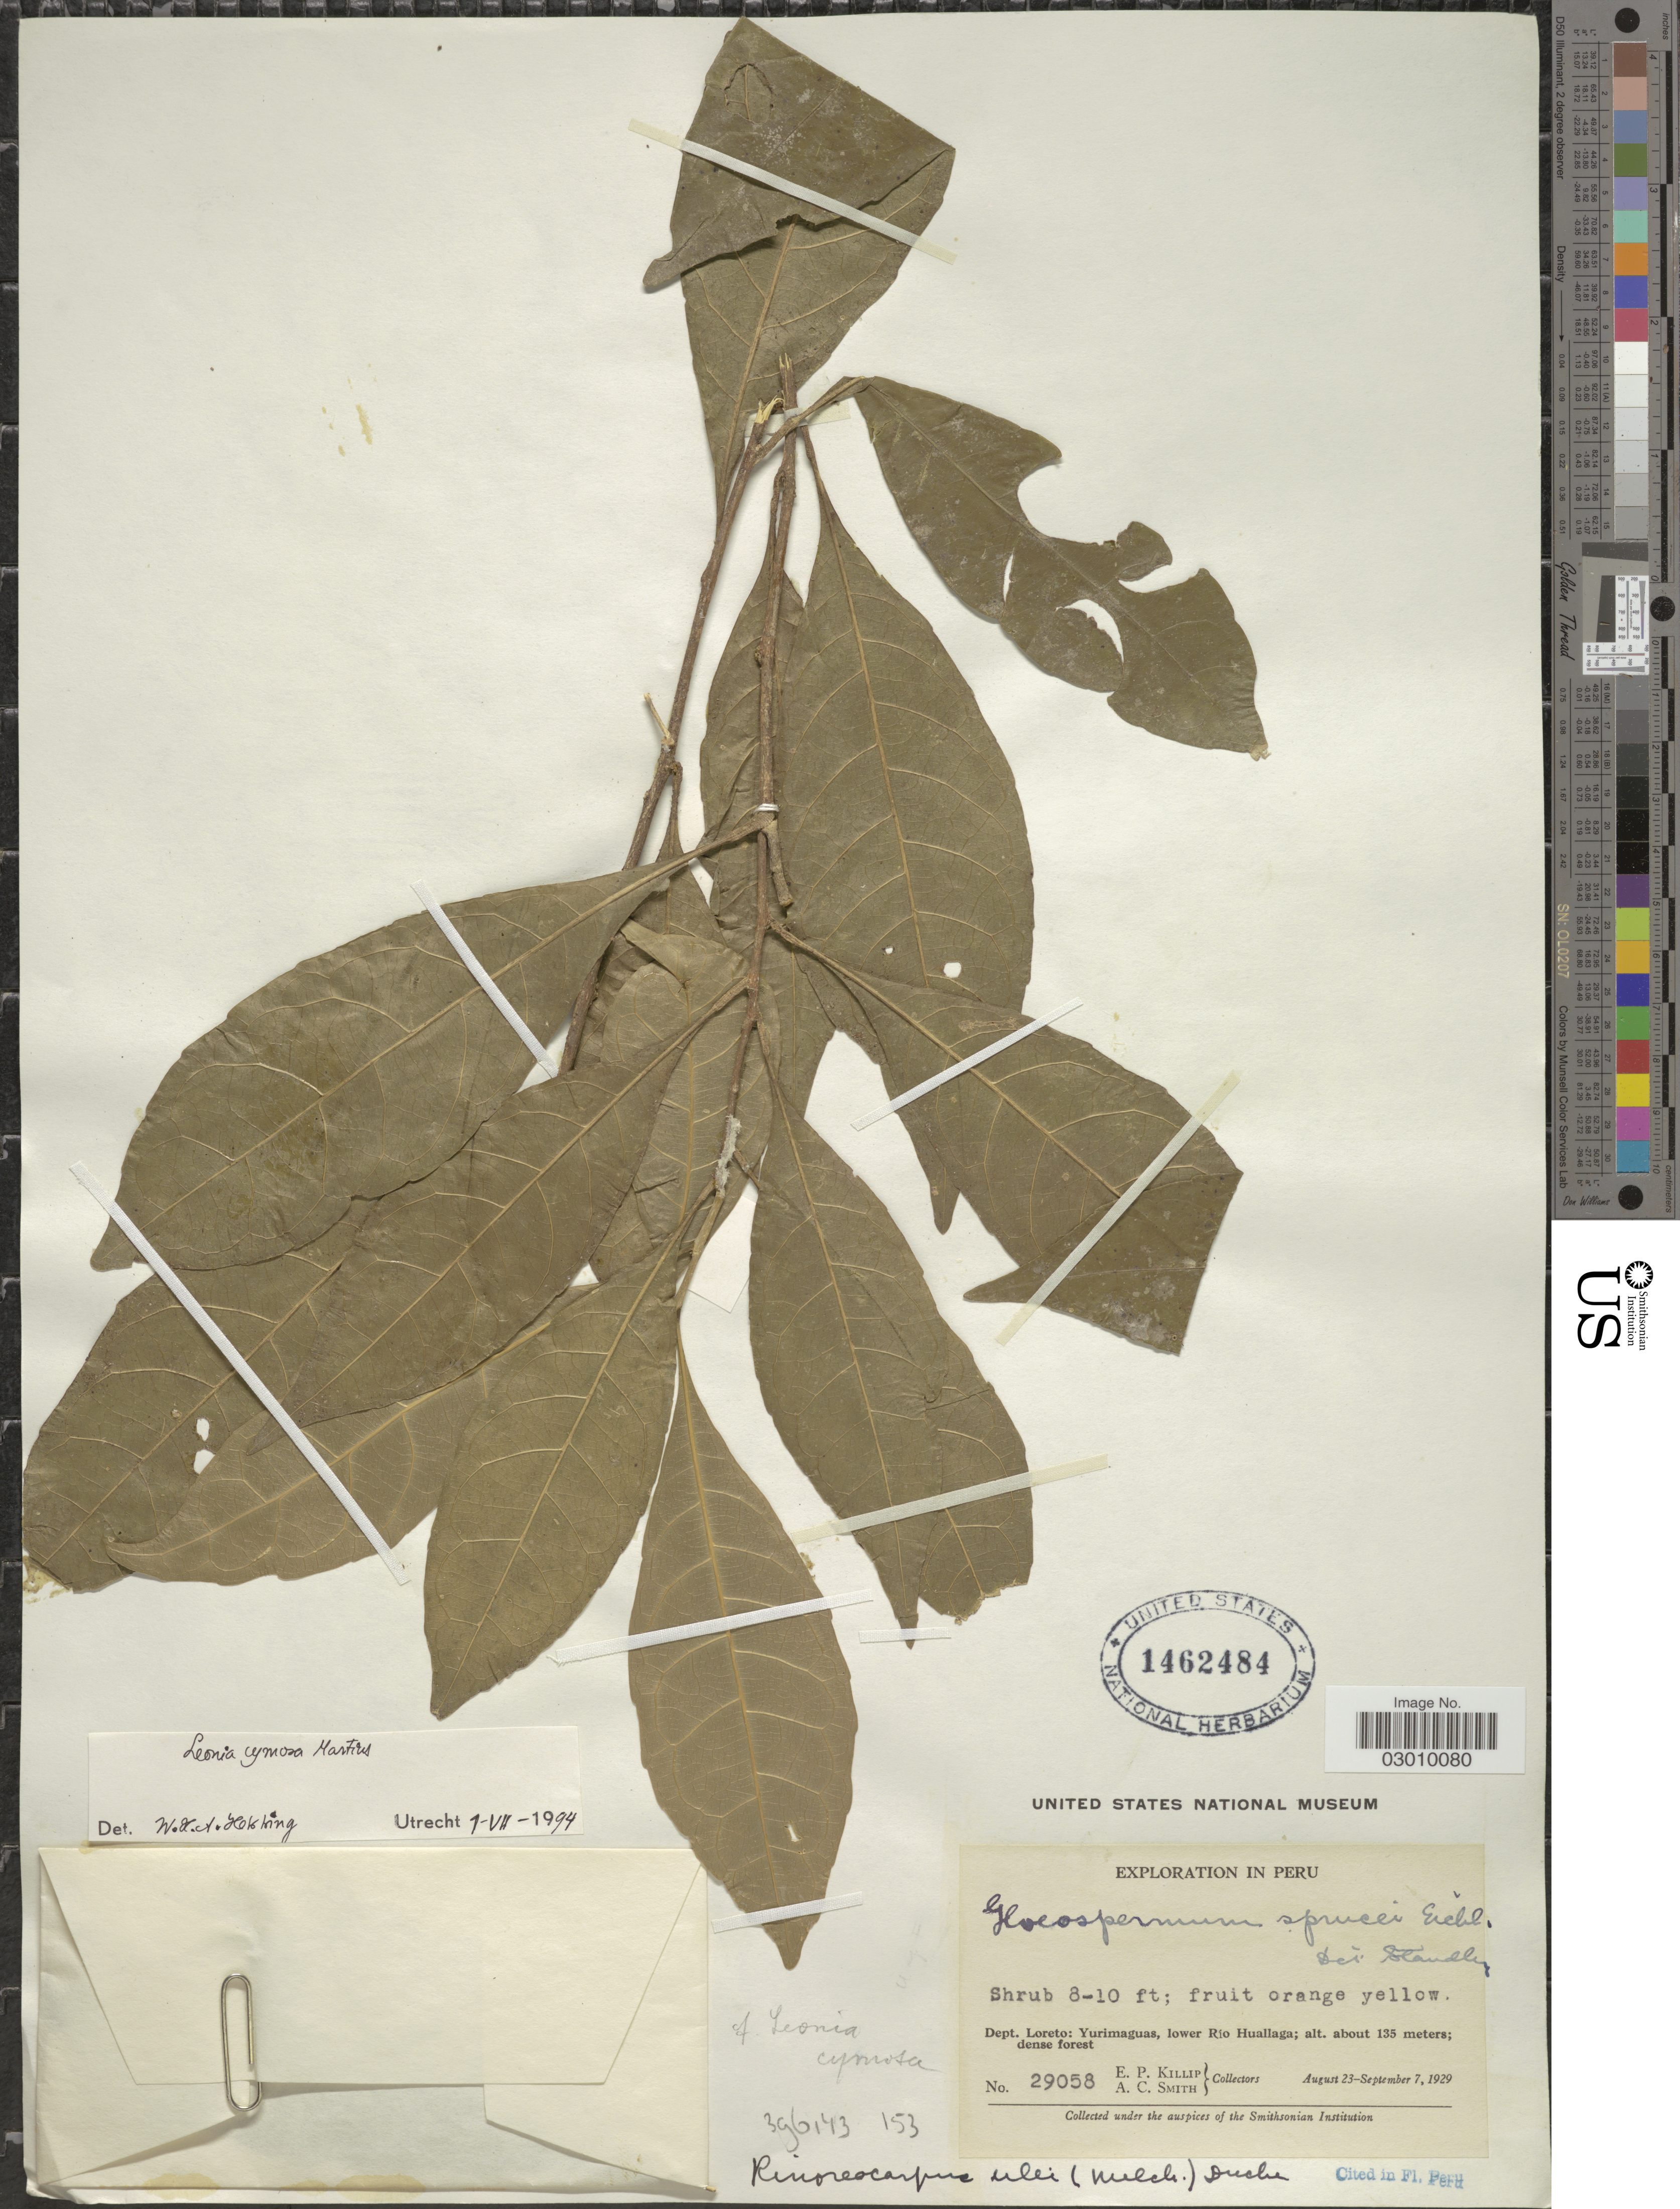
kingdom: Plantae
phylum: Tracheophyta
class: Magnoliopsida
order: Malpighiales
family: Violaceae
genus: Leonia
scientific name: Leonia cymosa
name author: Mart.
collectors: E. P. Killip & A. C. Smith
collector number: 29058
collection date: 1929-08-23/1929-09-07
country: Peru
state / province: Loreto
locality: Dept. Loreto: Yurimaguas, lower Río Huallaga.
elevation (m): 135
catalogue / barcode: US 1462484